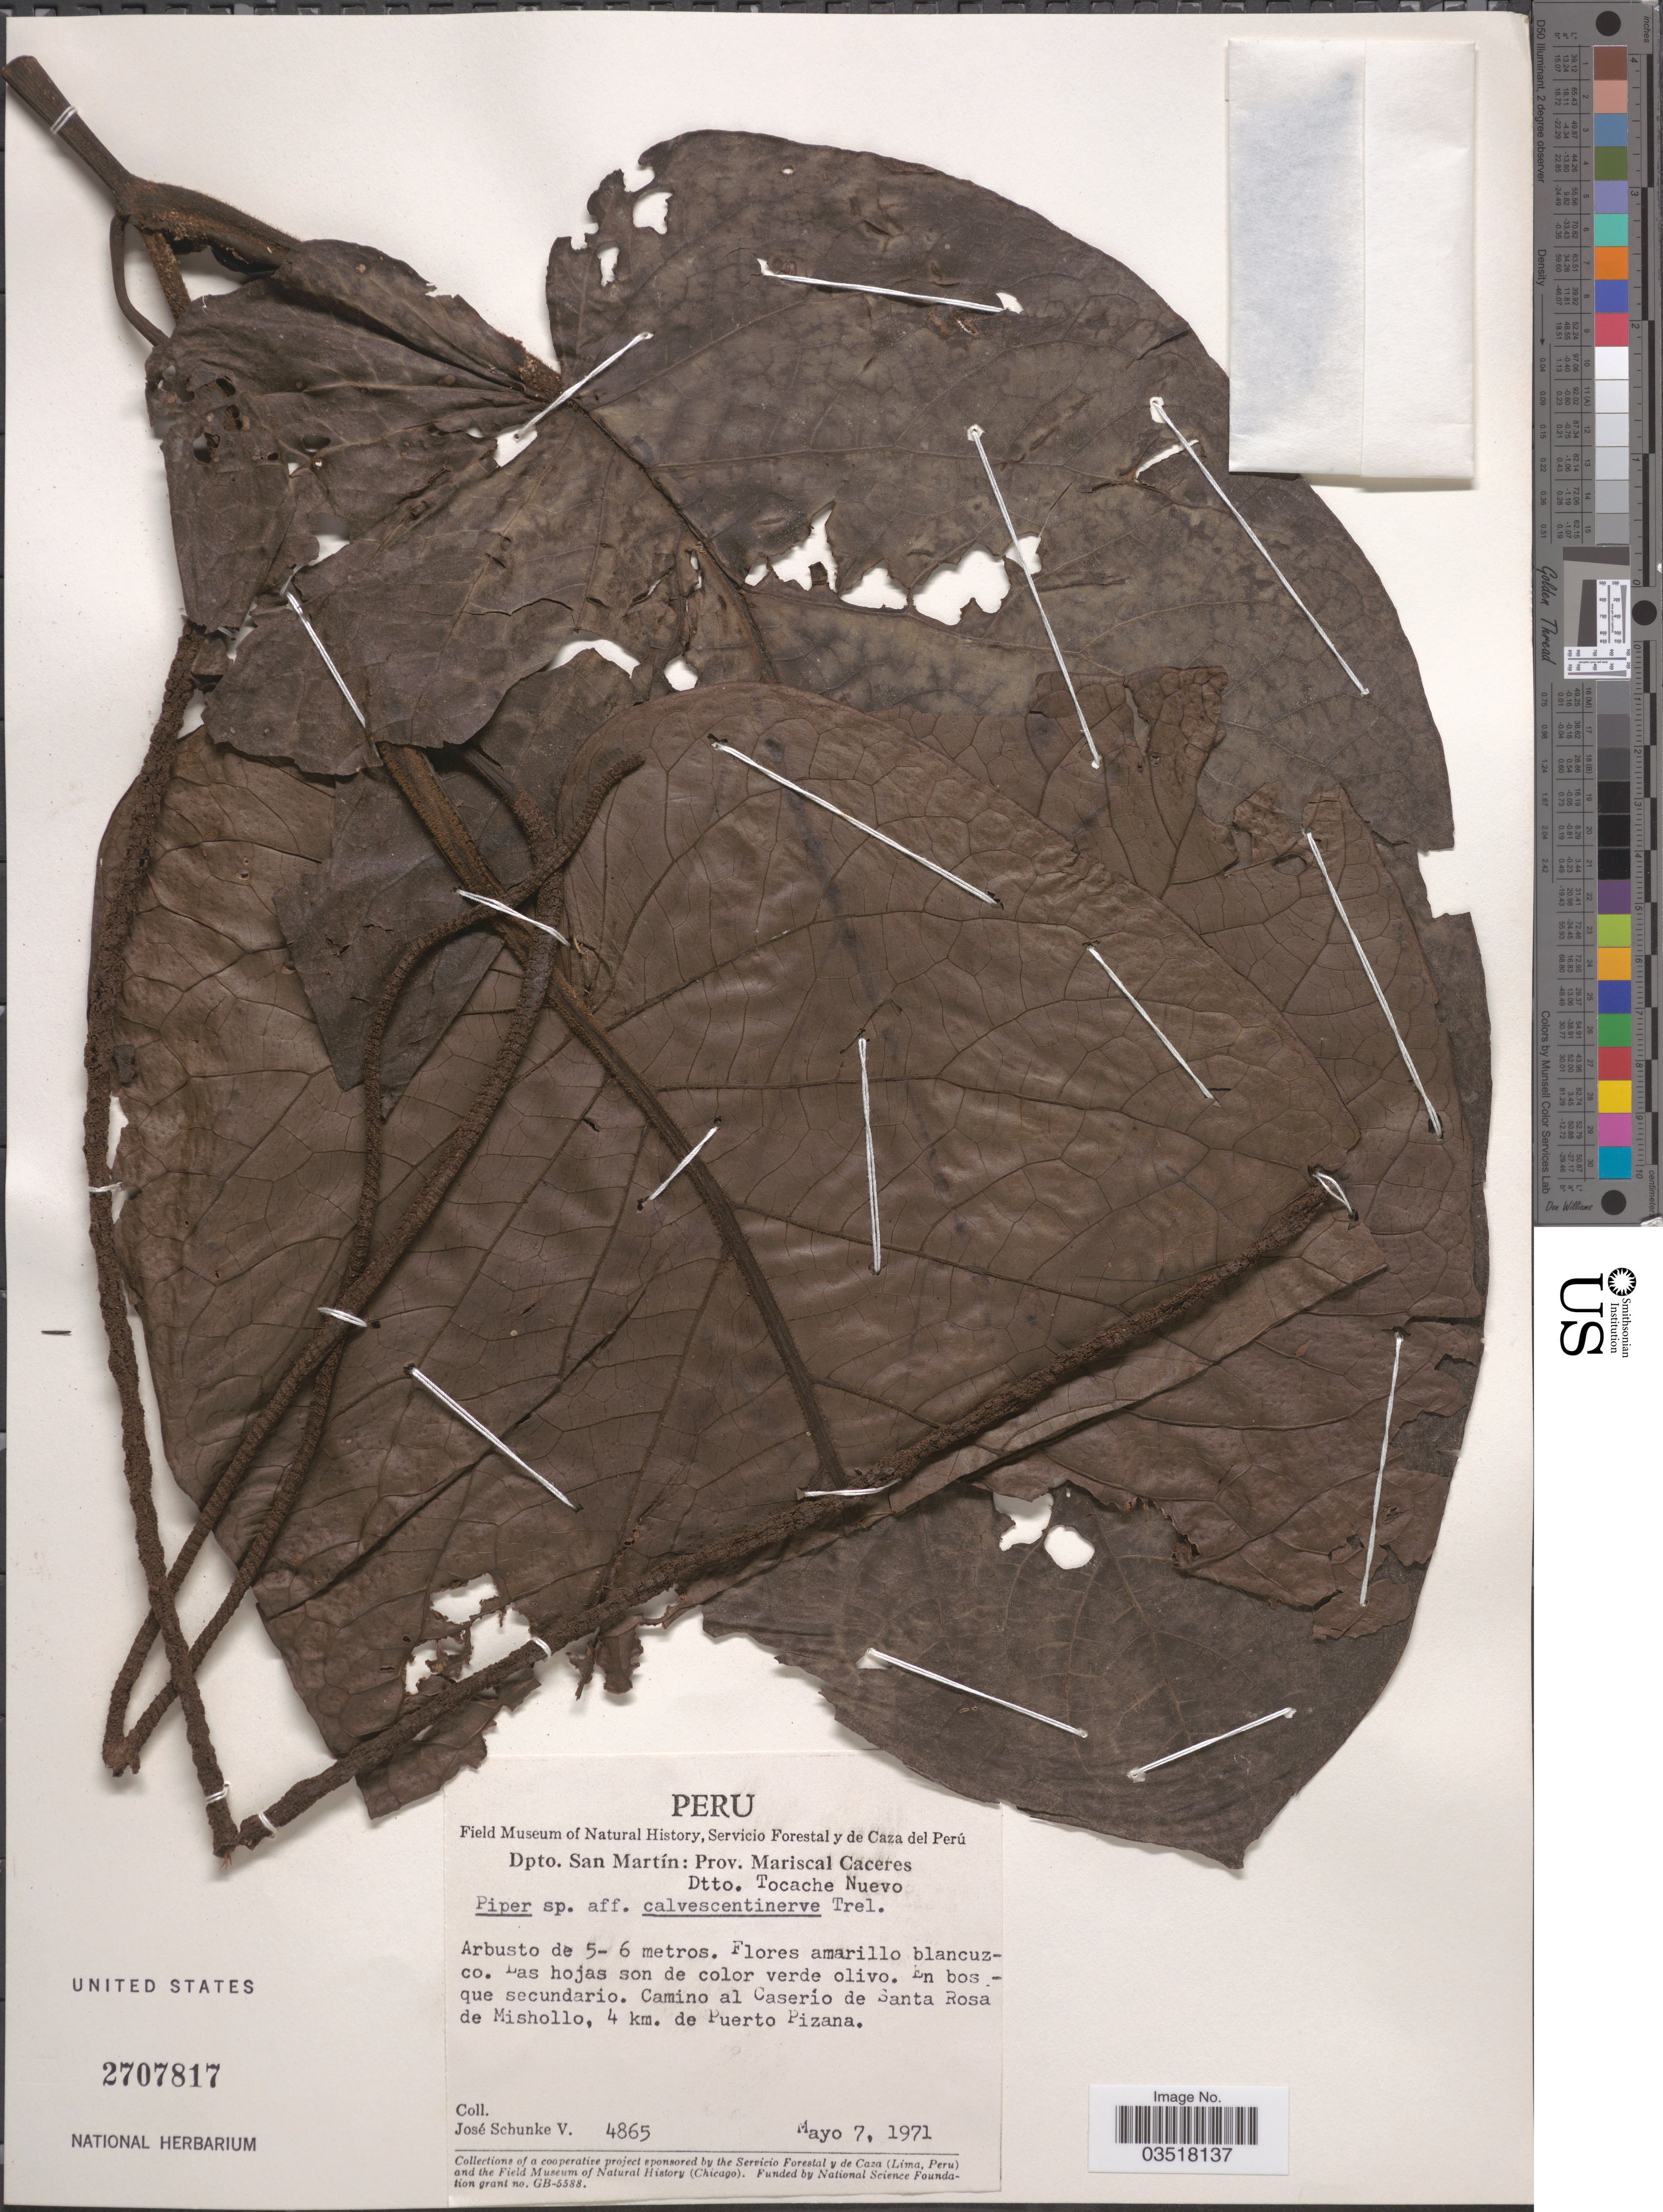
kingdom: Plantae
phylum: Tracheophyta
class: Magnoliopsida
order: Piperales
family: Piperaceae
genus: Piper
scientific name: Piper calvescentinerve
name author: Trel. in J.F. Macbr.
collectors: J. Schunke Vigo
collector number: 4865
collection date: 1971-05-07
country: Peru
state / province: San Martín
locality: Dpto. San Martín: Prov. Mariscal Caceres. Dtto. Tocache Nuevo. Camino al Caserio de Santa Rosa de Mishollo, 4 km. de Puerto Pizana.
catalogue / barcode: US 2707817